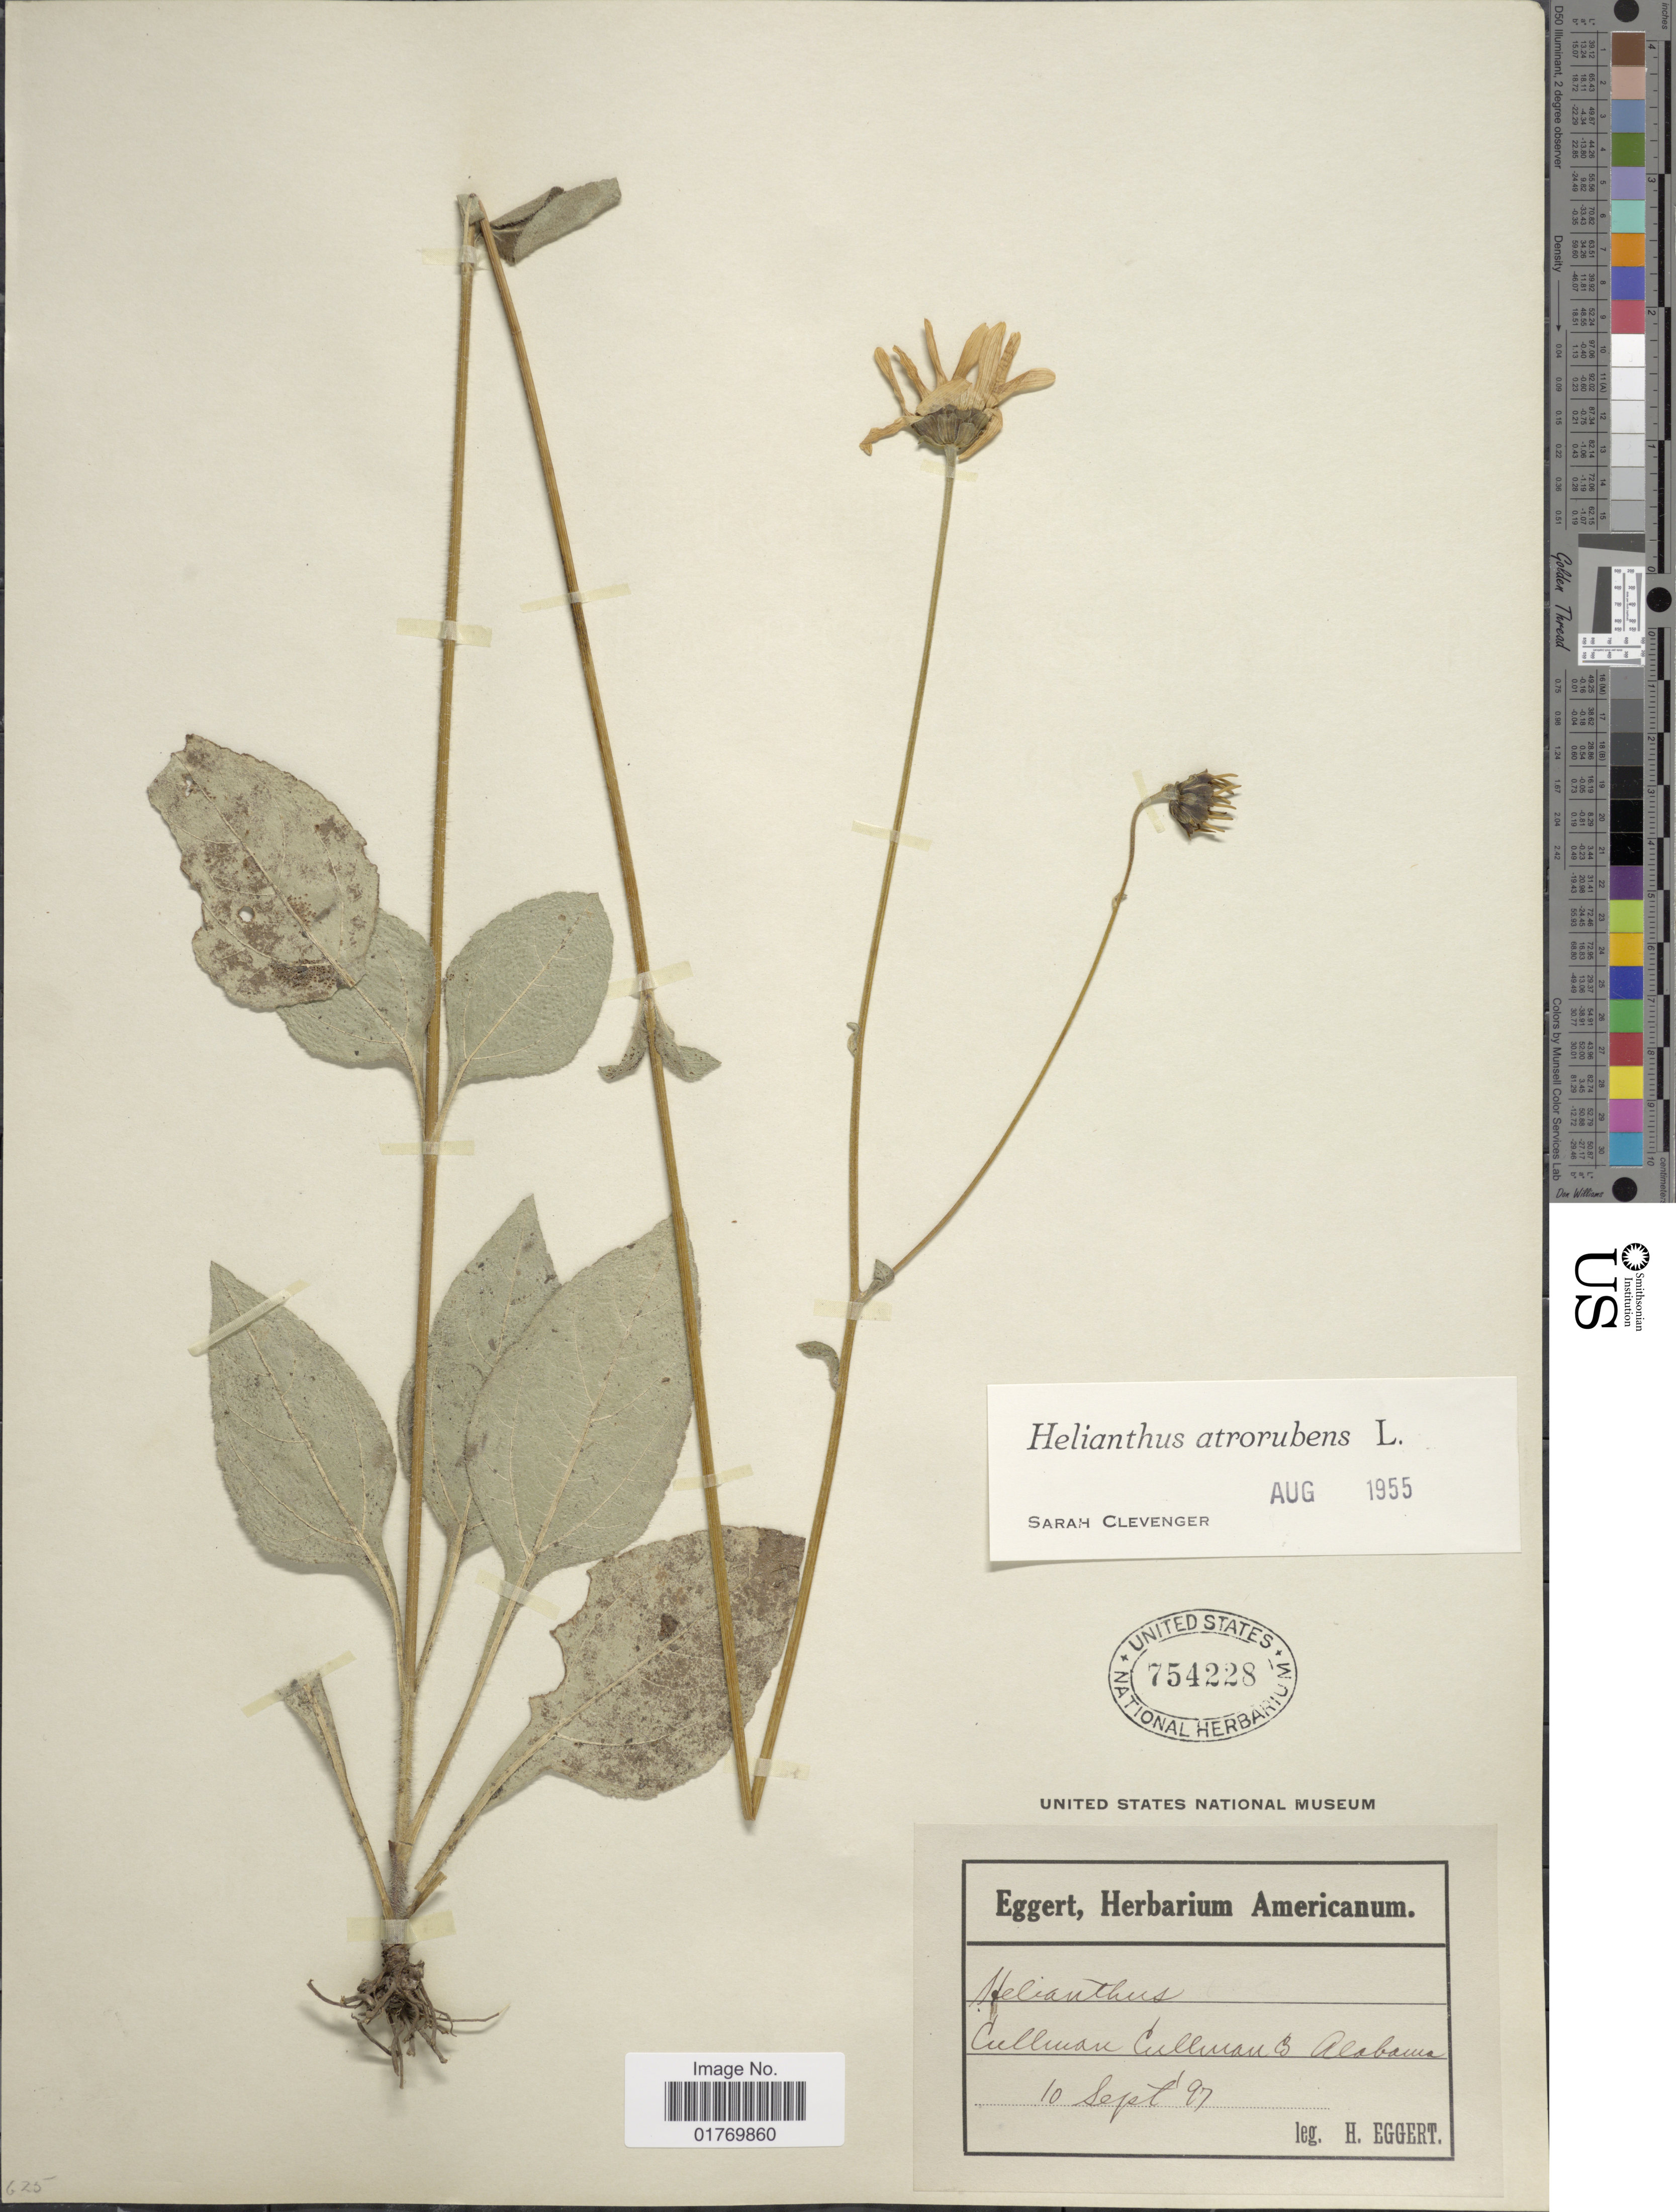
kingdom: Plantae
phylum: Tracheophyta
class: Magnoliopsida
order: Asterales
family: Asteraceae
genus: Helianthus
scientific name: Helianthus atrorubens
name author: L.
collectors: H. Eggert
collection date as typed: Transcribed d/m/y: 10/9/97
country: United States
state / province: Alabama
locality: Cullman Cullman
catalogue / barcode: US 754228